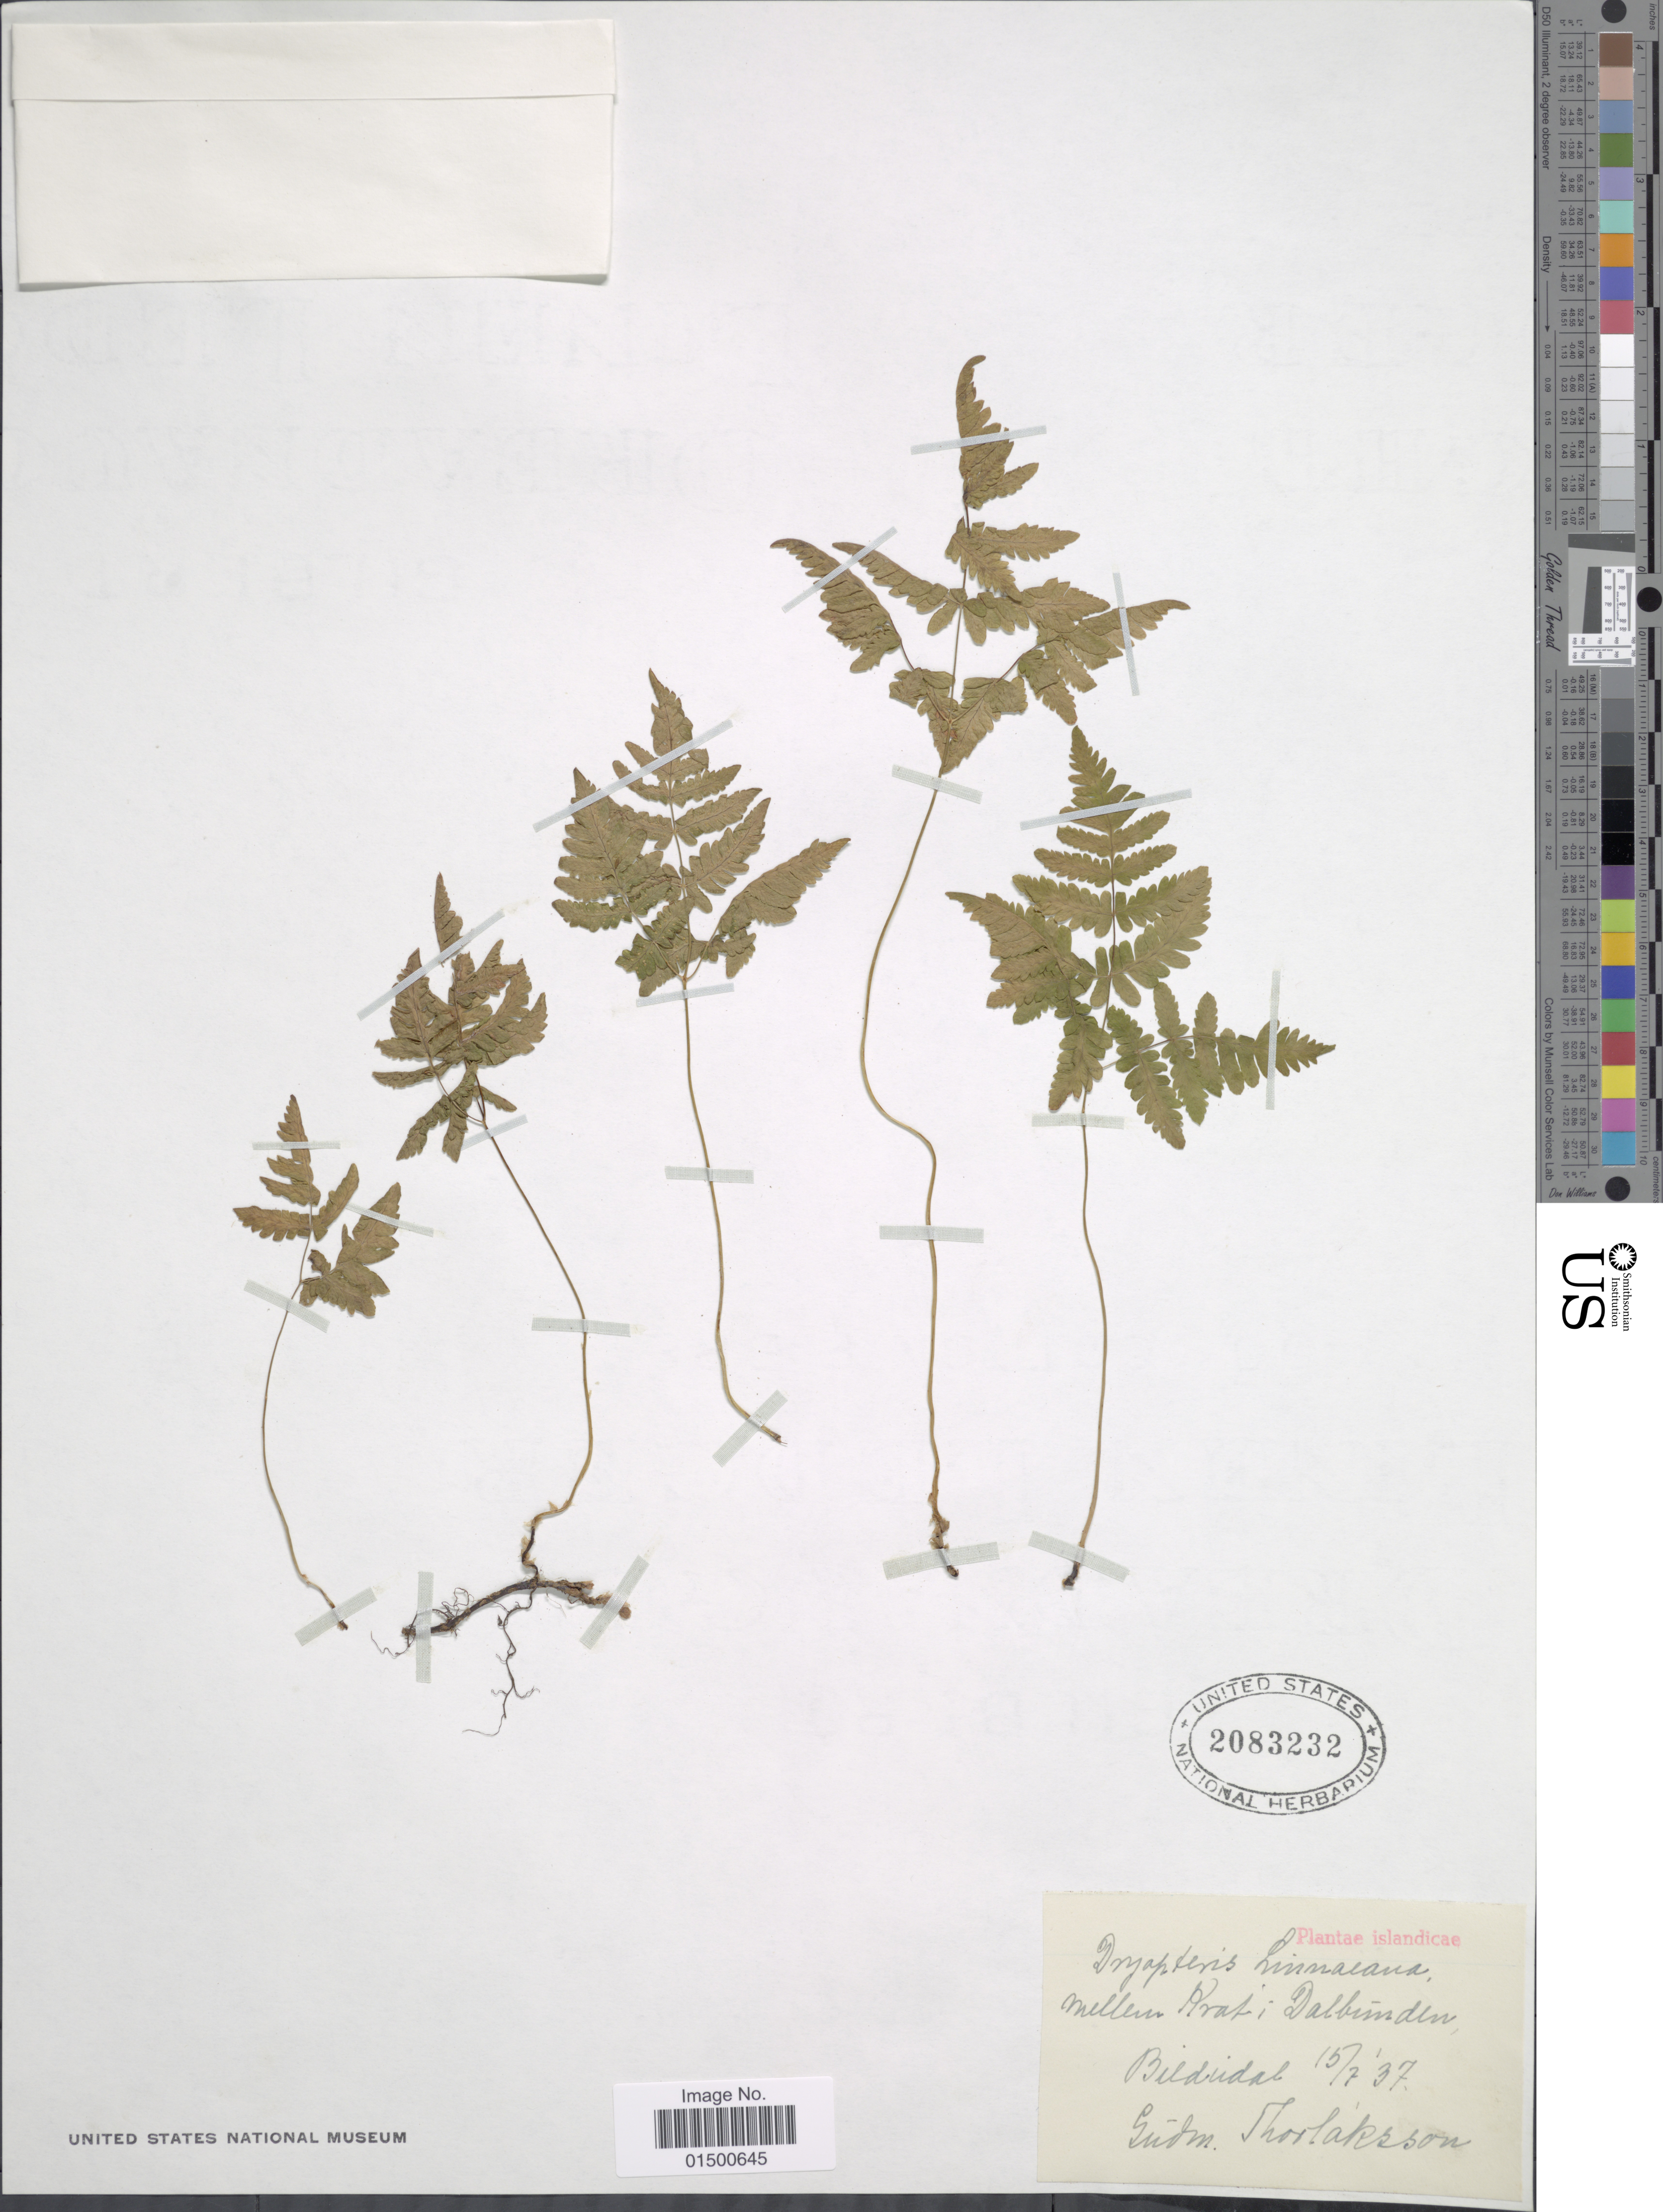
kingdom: Plantae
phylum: Tracheophyta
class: Polypodiopsida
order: Polypodiales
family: Cystopteridaceae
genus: Gymnocarpium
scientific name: Gymnocarpium disjunctum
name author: (Rupr.) Ching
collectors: G. Thorlaksson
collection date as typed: Transcribed d/m/y: 15/7/37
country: Iceland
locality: Bildudal.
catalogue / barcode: US 2083232